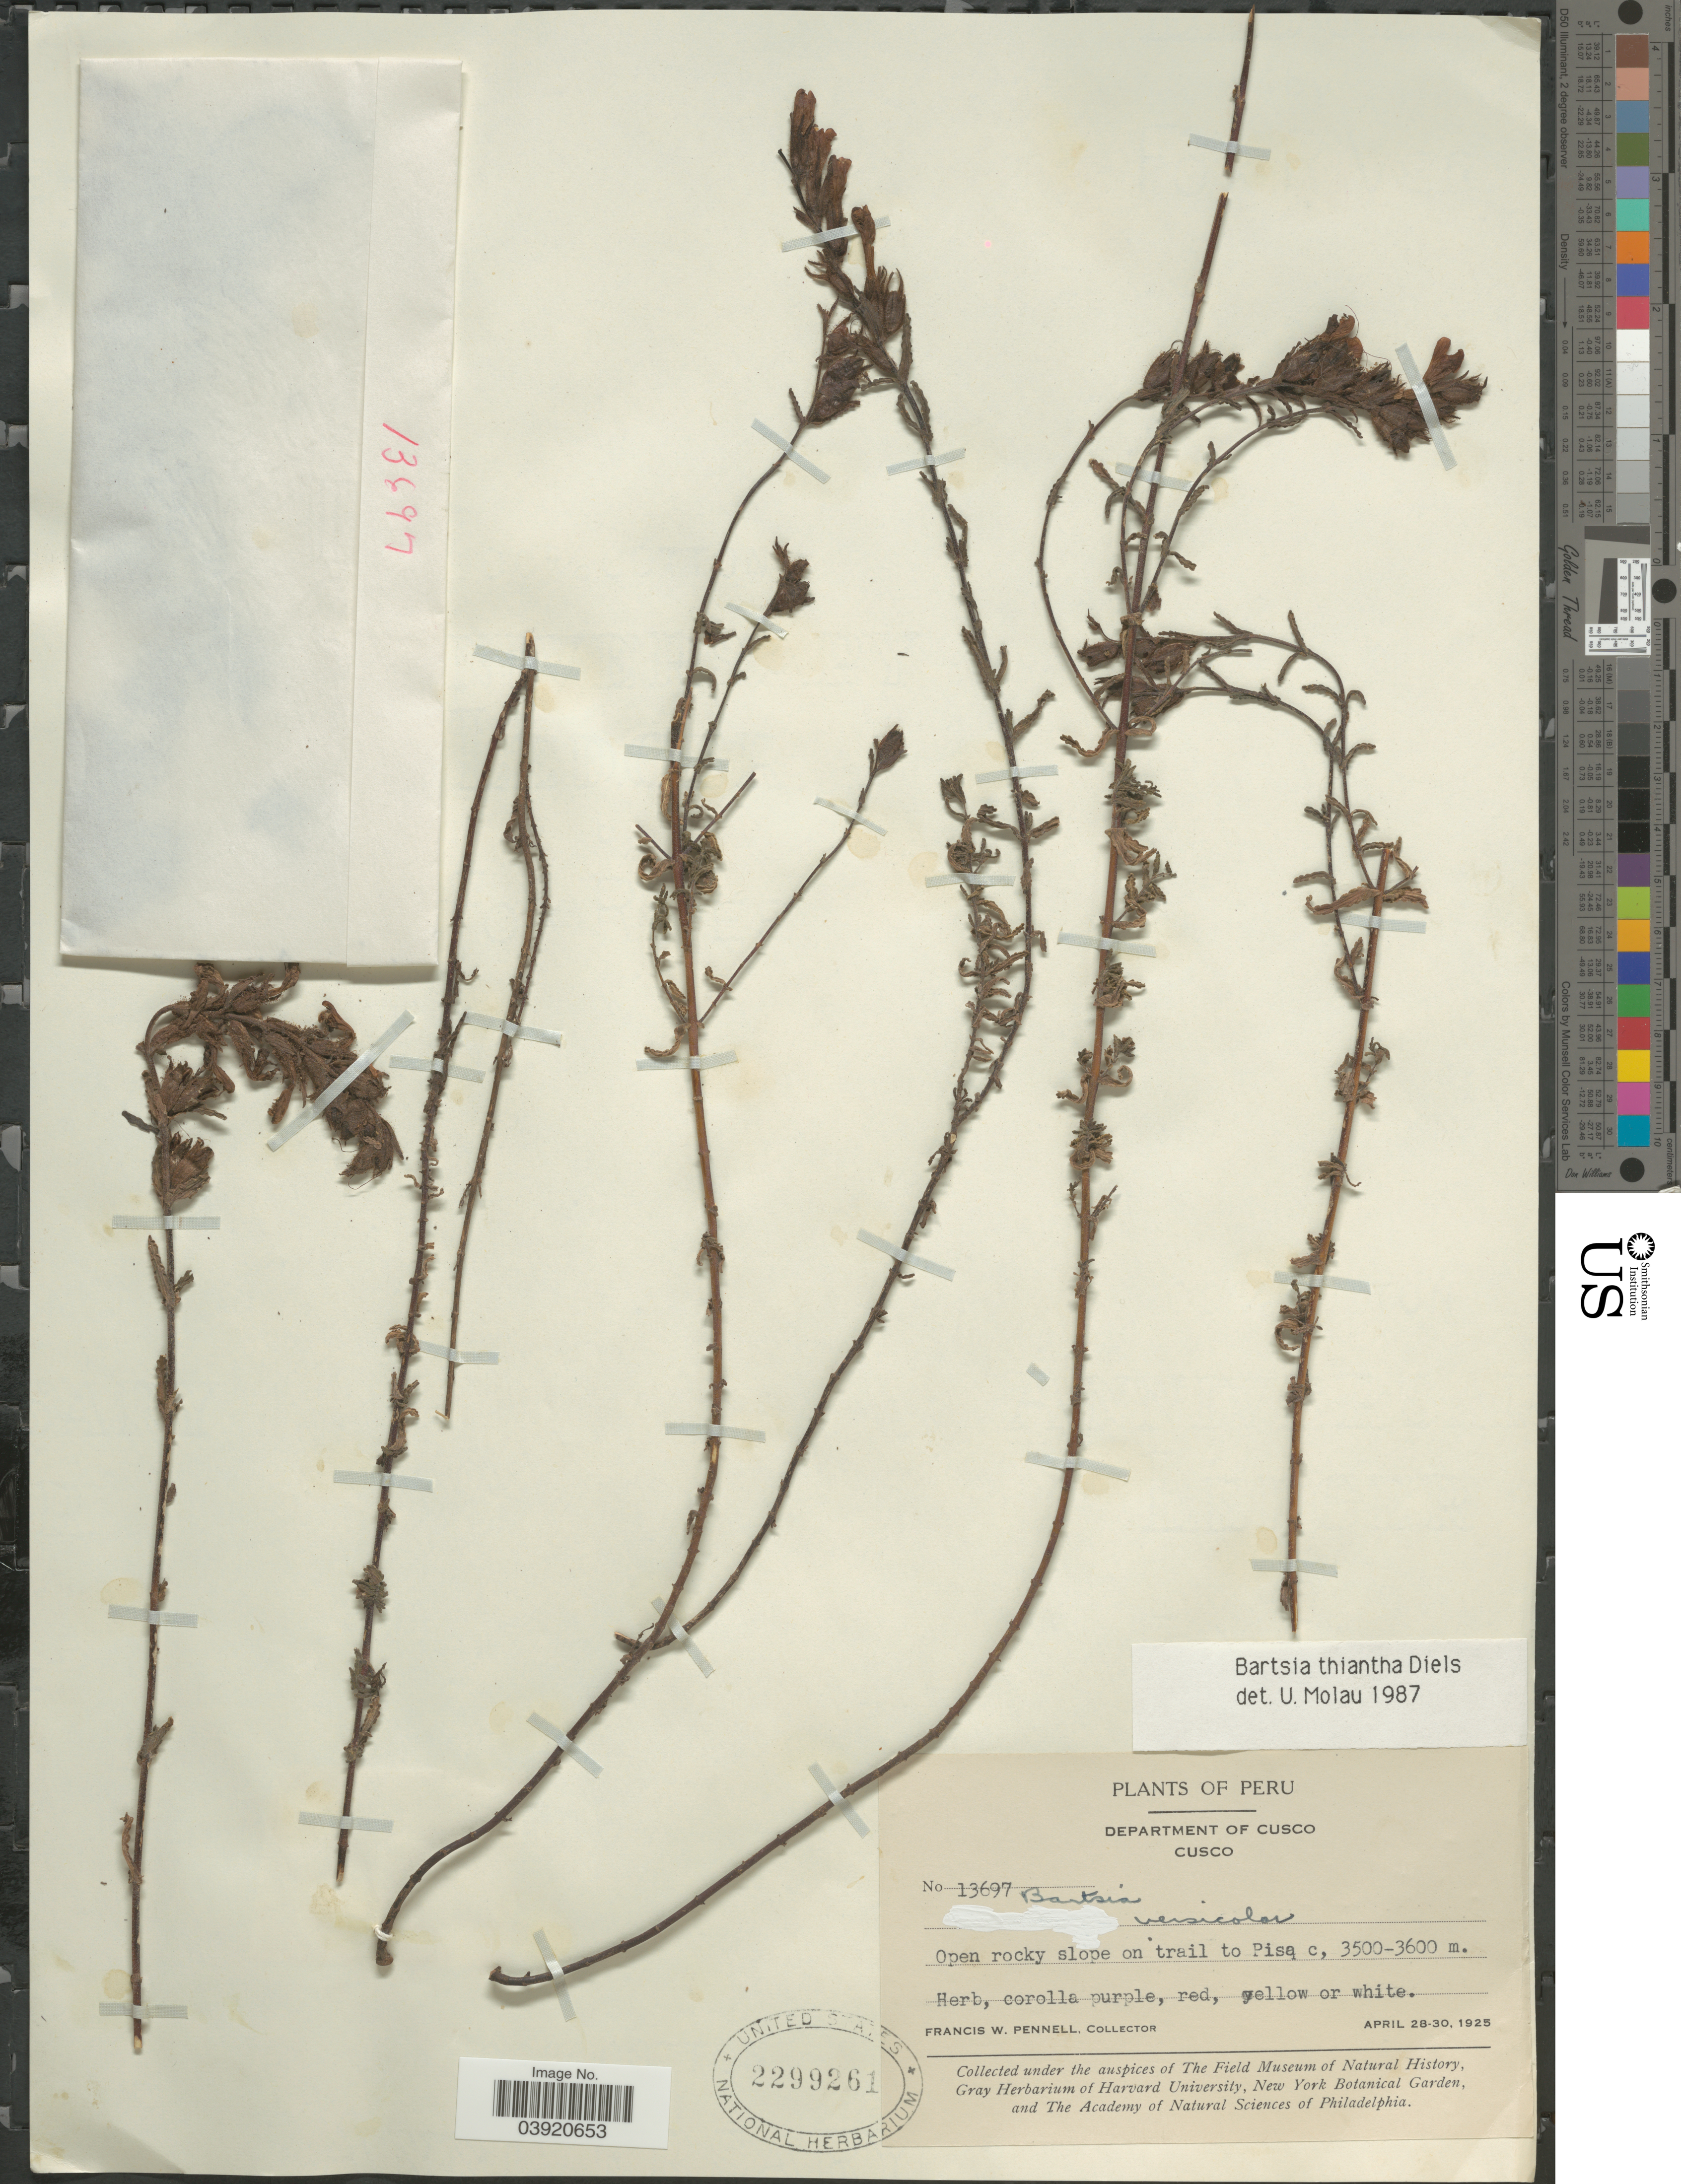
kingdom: Plantae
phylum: Tracheophyta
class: Magnoliopsida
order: Lamiales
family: Orobanchaceae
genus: Bartsia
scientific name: Bartsia thiantha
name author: Diels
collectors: F. W. Pennell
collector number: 13697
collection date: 1925-04-28/1925-04-30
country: Peru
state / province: Cusco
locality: Department of Cusco. On trail to Pisa.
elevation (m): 3500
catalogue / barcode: US 2299261